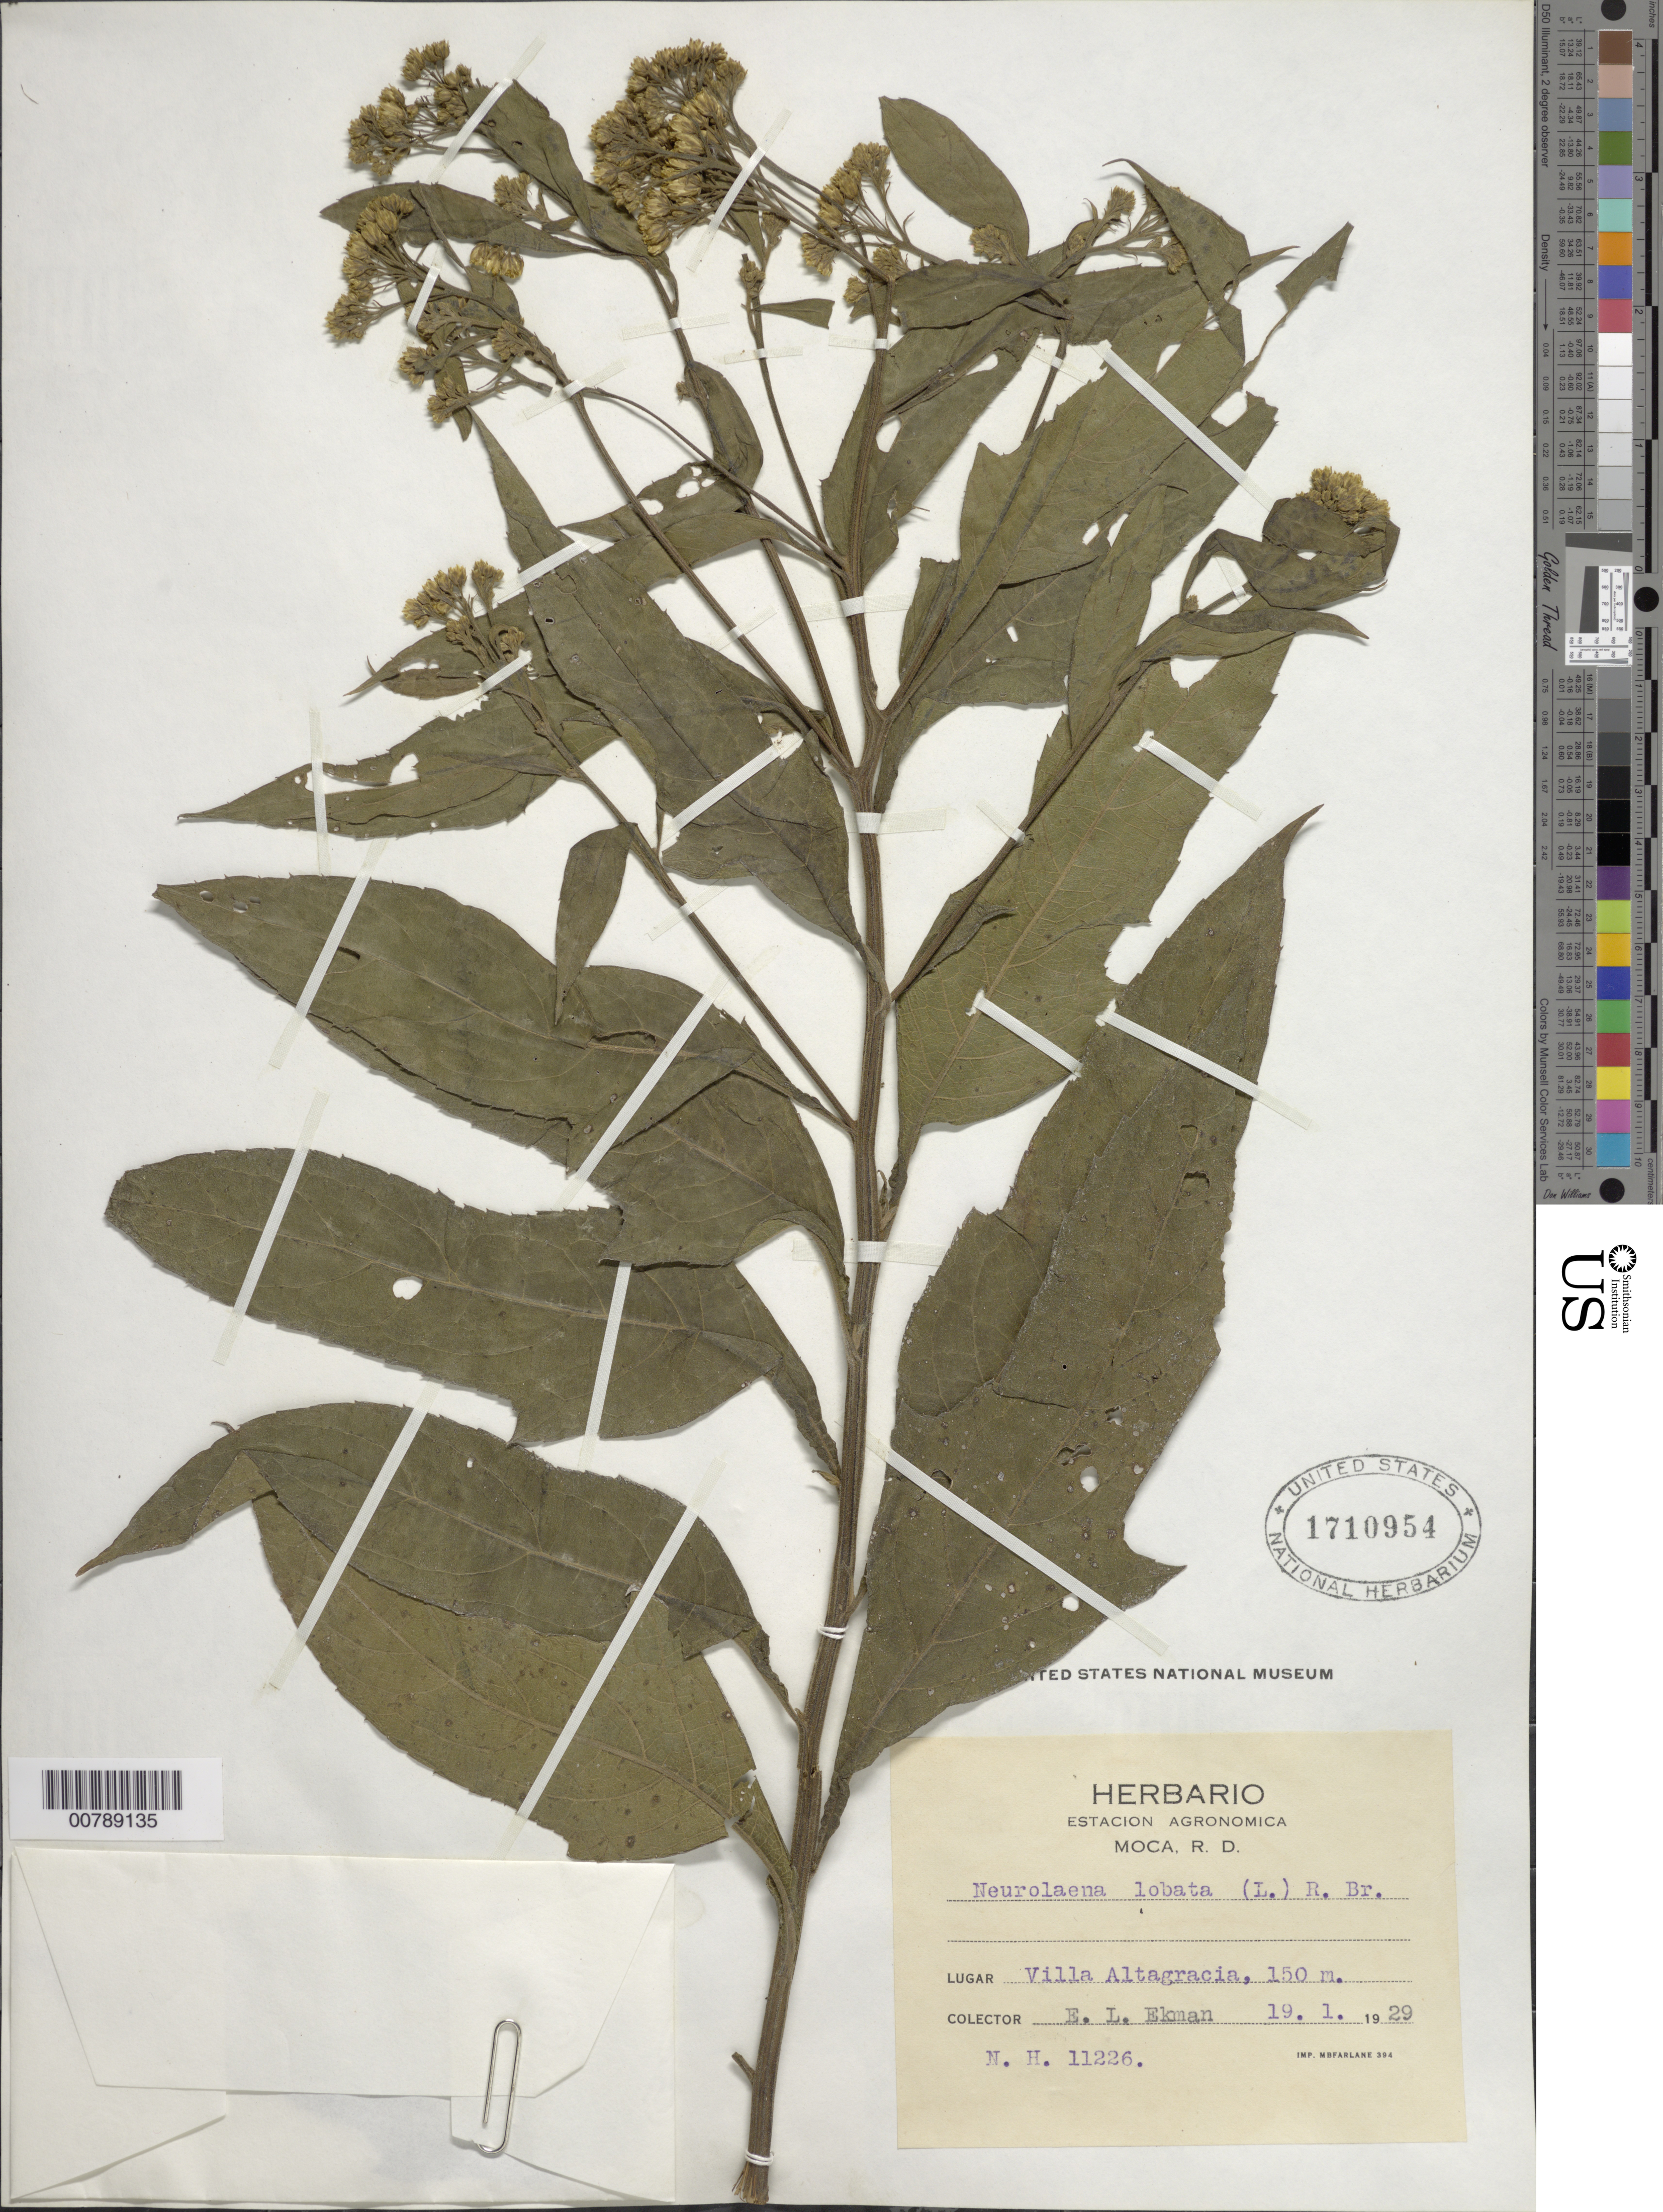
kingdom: Plantae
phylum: Tracheophyta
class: Magnoliopsida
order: Asterales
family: Asteraceae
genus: Neurolaena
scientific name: Neurolaena lobata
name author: (L.) R. Br. ex Cass.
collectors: E. L. Ekman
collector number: H 11226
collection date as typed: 19 Jan 1929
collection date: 1929-01-19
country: Dominican Republic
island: Hispaniola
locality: Villa Altagracia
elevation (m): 150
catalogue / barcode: US 1710954